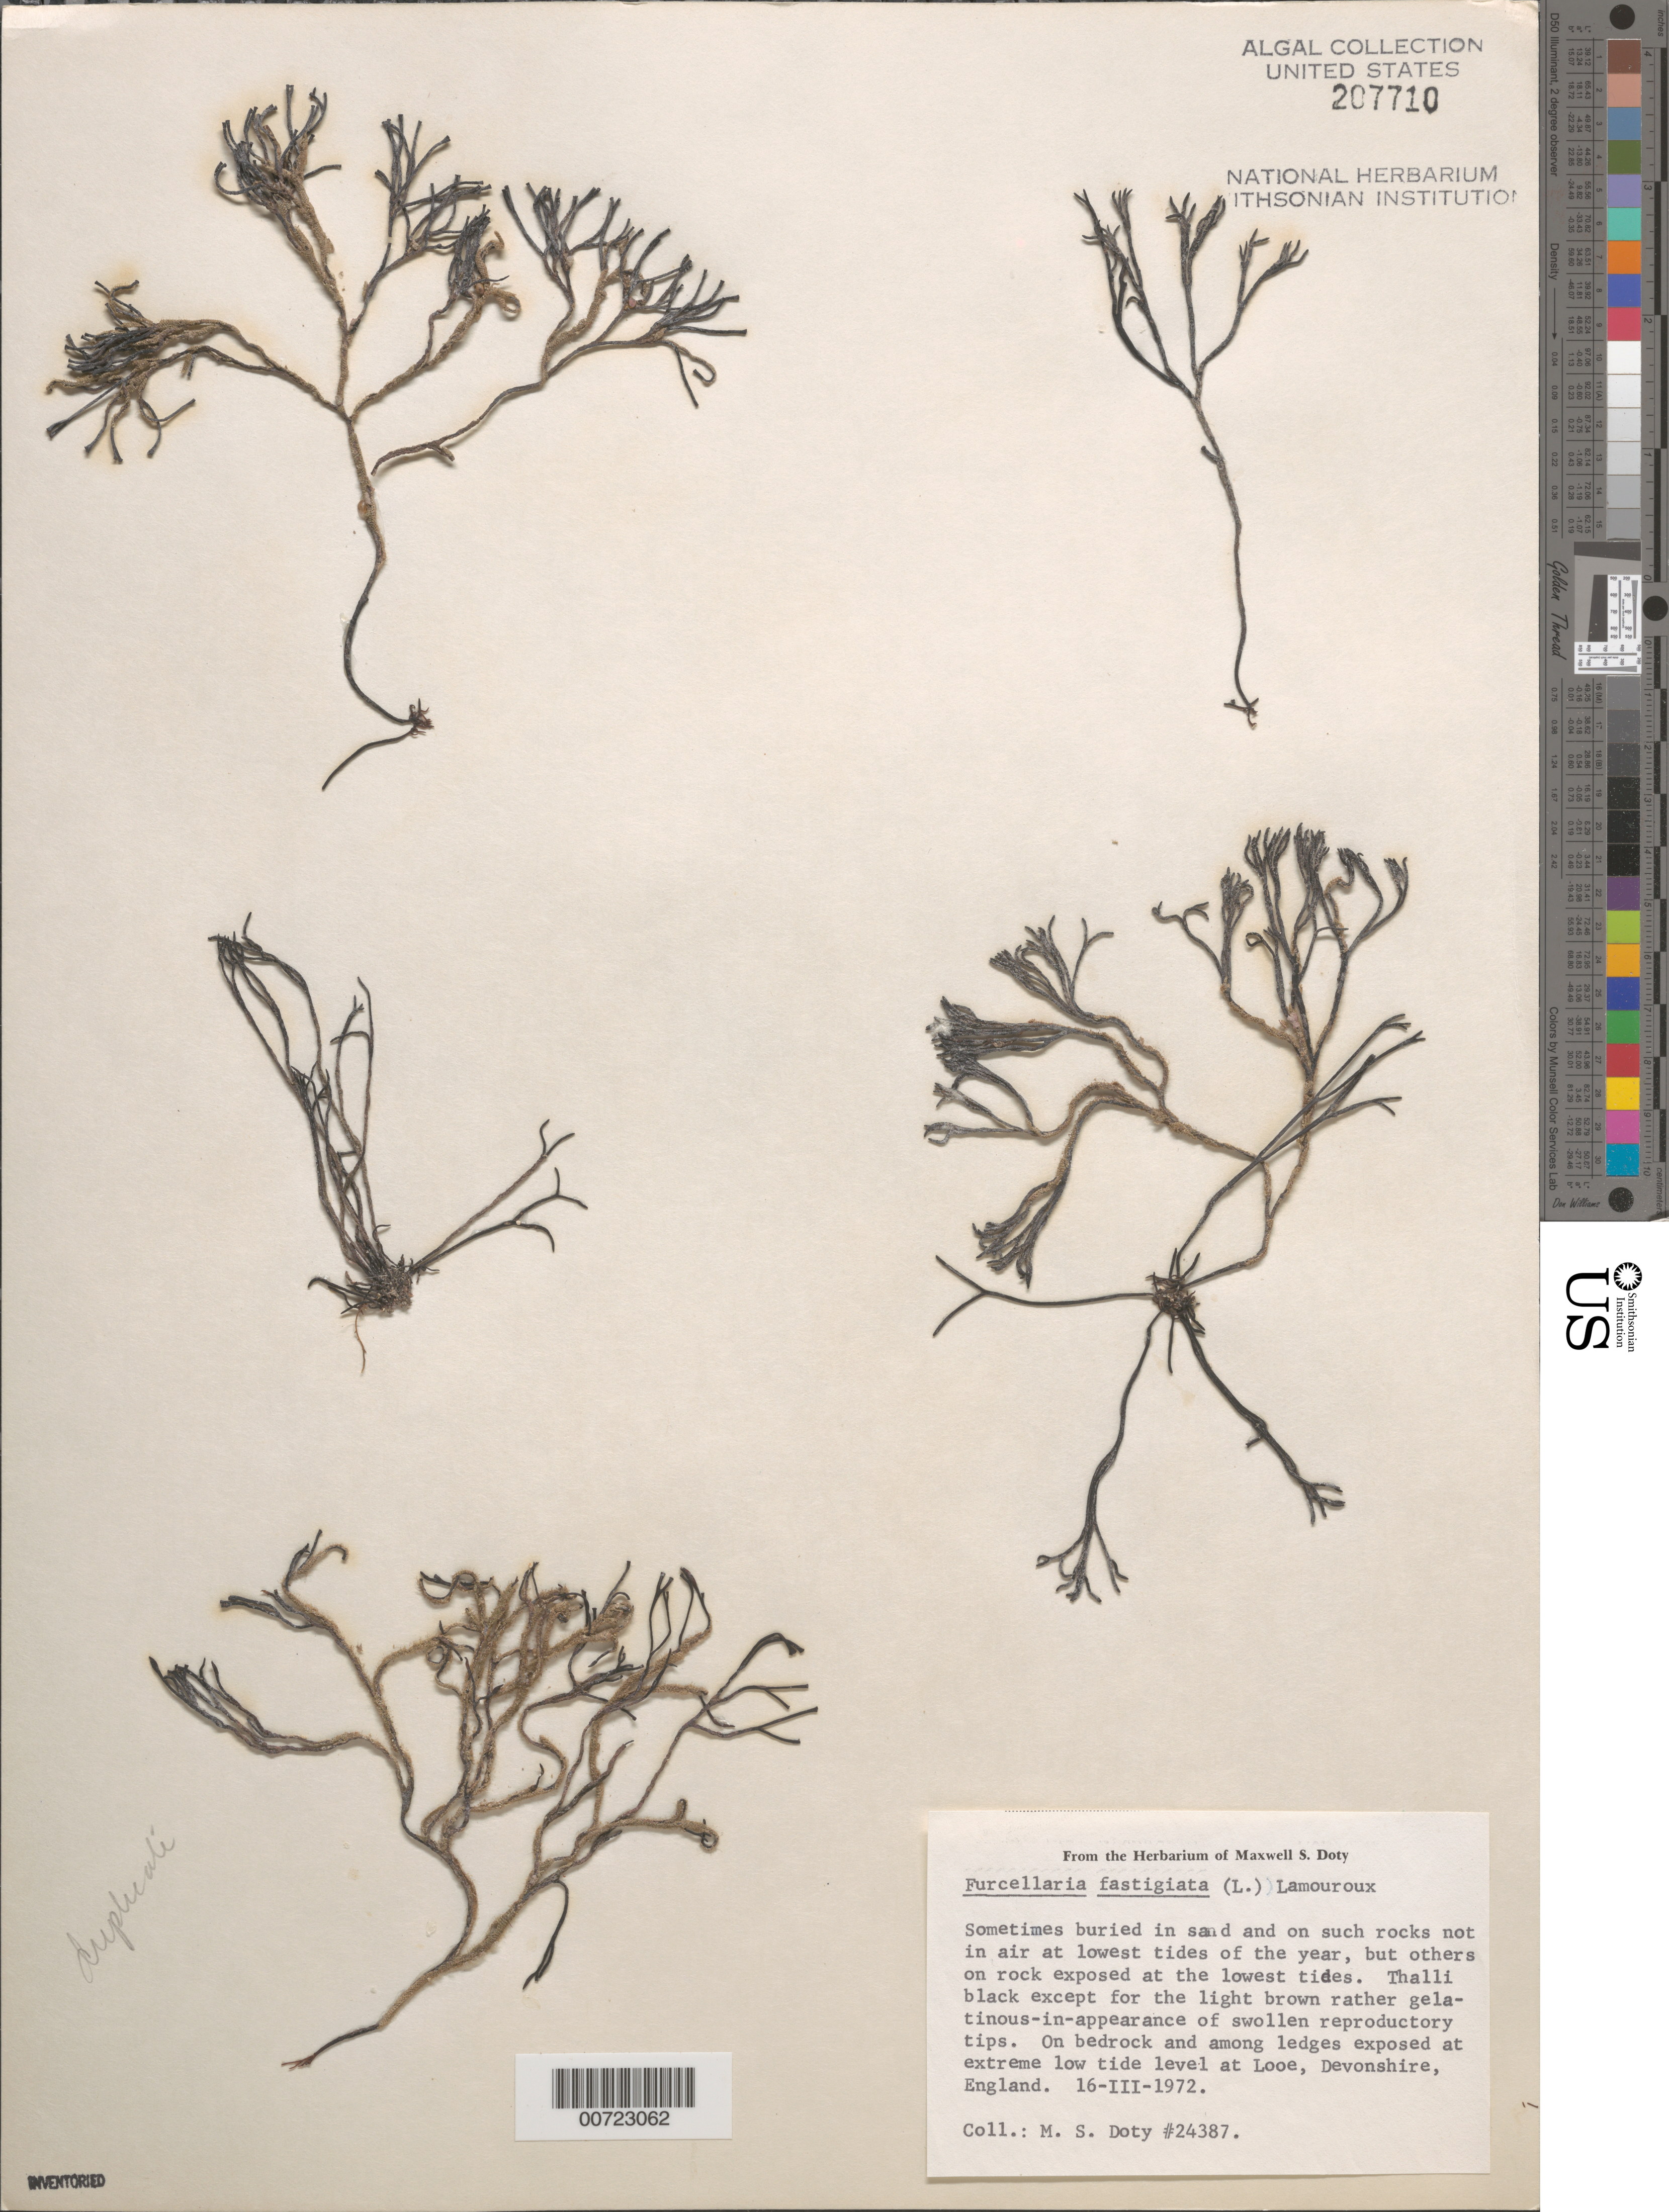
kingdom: Plantae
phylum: Rhodophyta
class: Florideophyceae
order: Gigartinales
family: Furcellariaceae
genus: Furcellaria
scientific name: Furcellaria lumbricalis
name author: (Hudson) J.V.Lamouroux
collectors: M. S. Doty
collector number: MSD 24387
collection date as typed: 16 Mar 1972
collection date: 1972-03-16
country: United Kingdom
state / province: England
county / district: Cornwall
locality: Looe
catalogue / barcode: US 207710